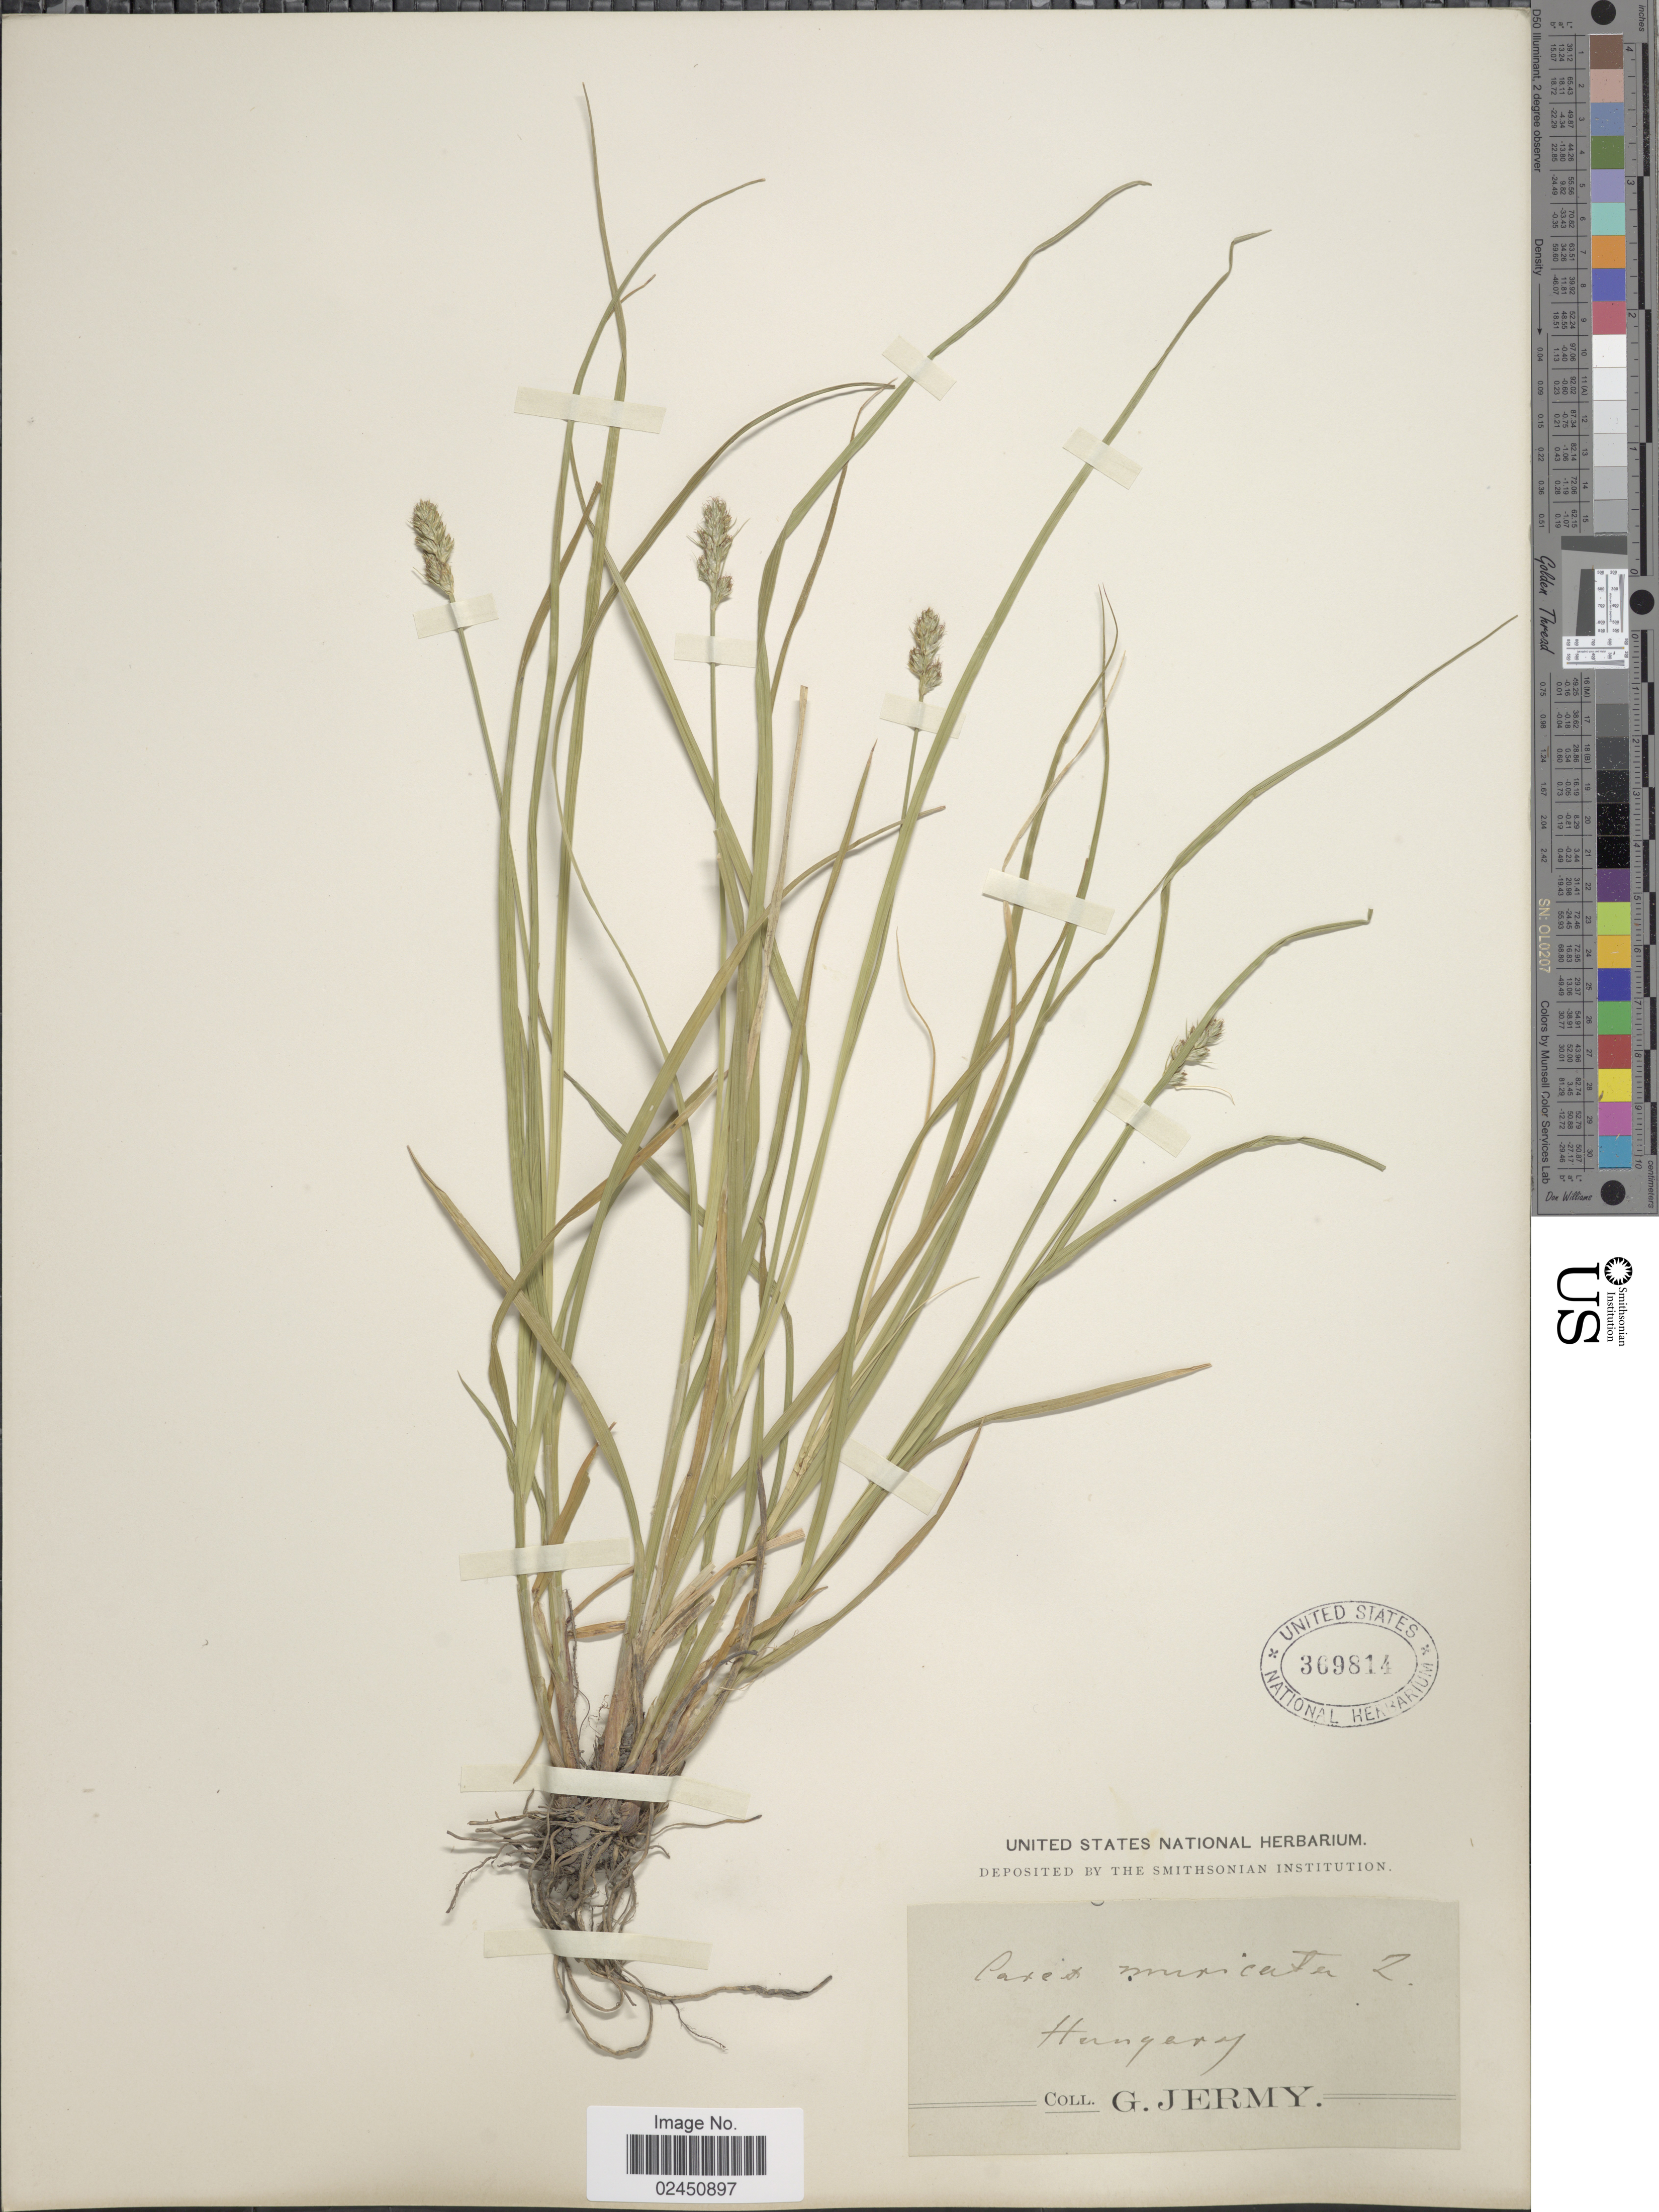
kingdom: Plantae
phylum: Tracheophyta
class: Liliopsida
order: Poales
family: Cyperaceae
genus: Carex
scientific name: Carex muricata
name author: L.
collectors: G. Jermy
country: Hungary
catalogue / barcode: US 369814